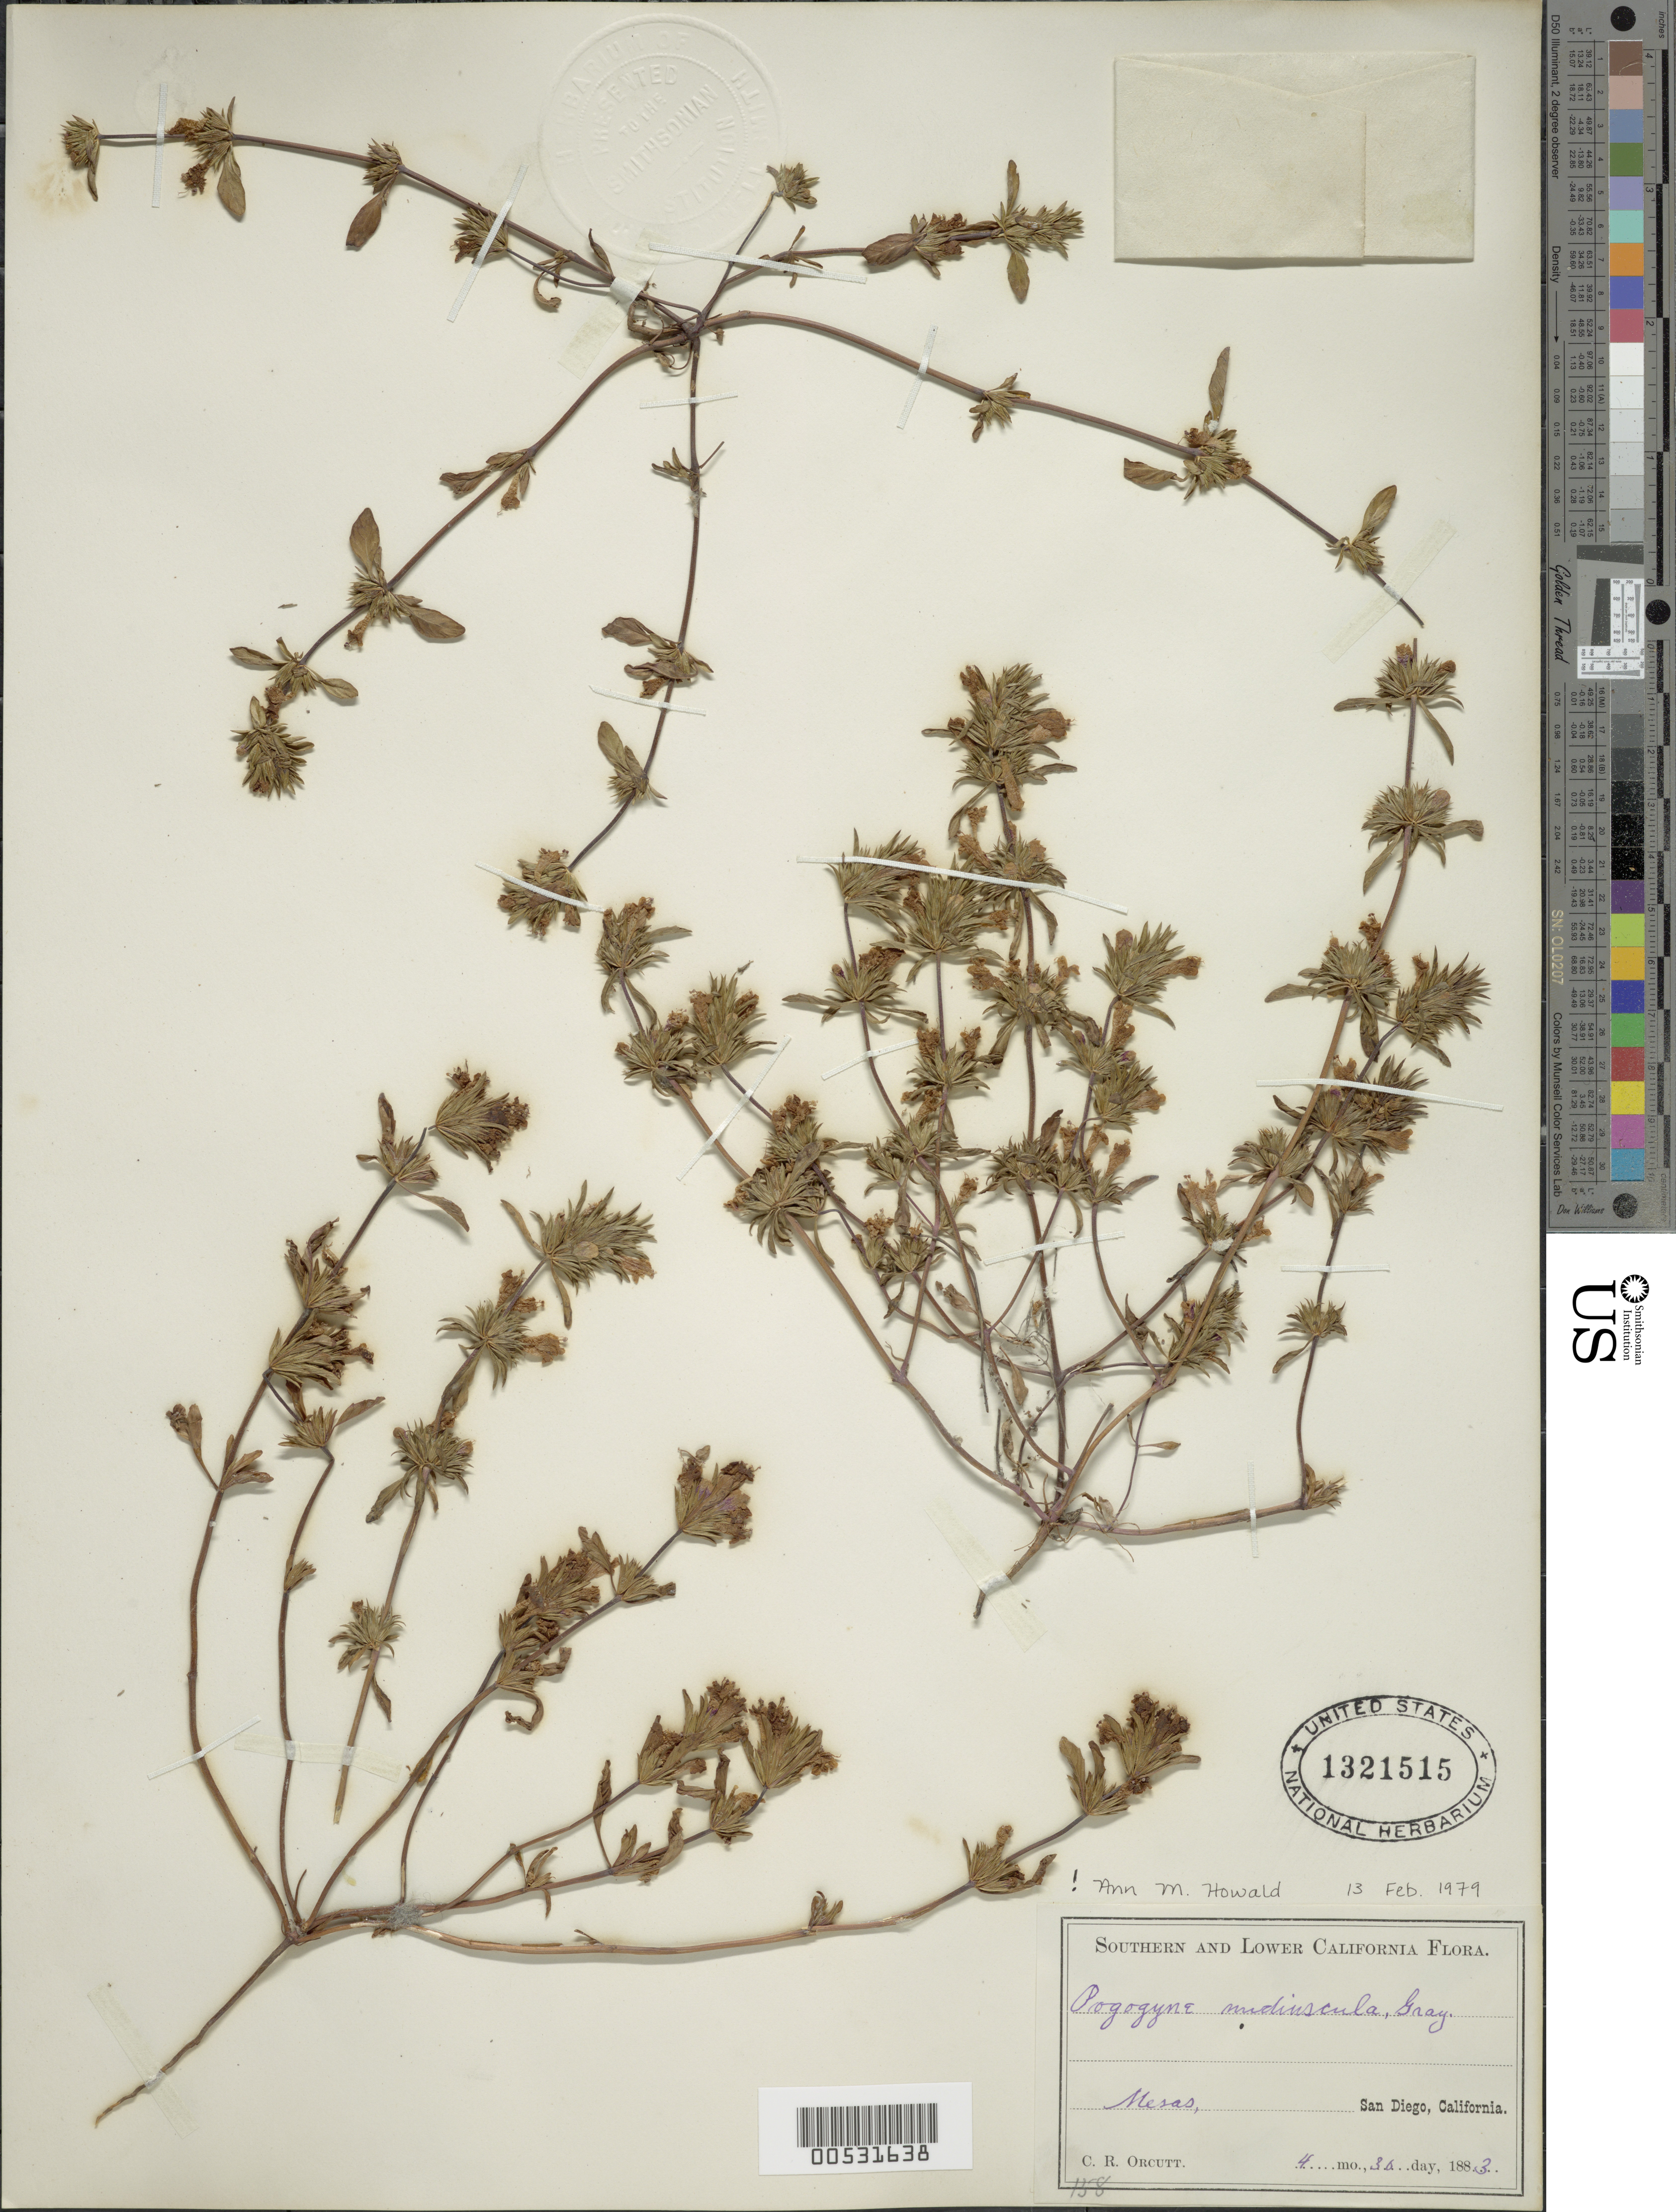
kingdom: Plantae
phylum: Tracheophyta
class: Magnoliopsida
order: Lamiales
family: Lamiaceae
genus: Pogogyne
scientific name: Pogogyne nudiuscula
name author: A. Gray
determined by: Howald, A. M.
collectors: C. R. Orcutt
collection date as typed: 30 Apr 1883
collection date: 1883-04-30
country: United States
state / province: California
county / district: San Diego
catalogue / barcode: US 1321515